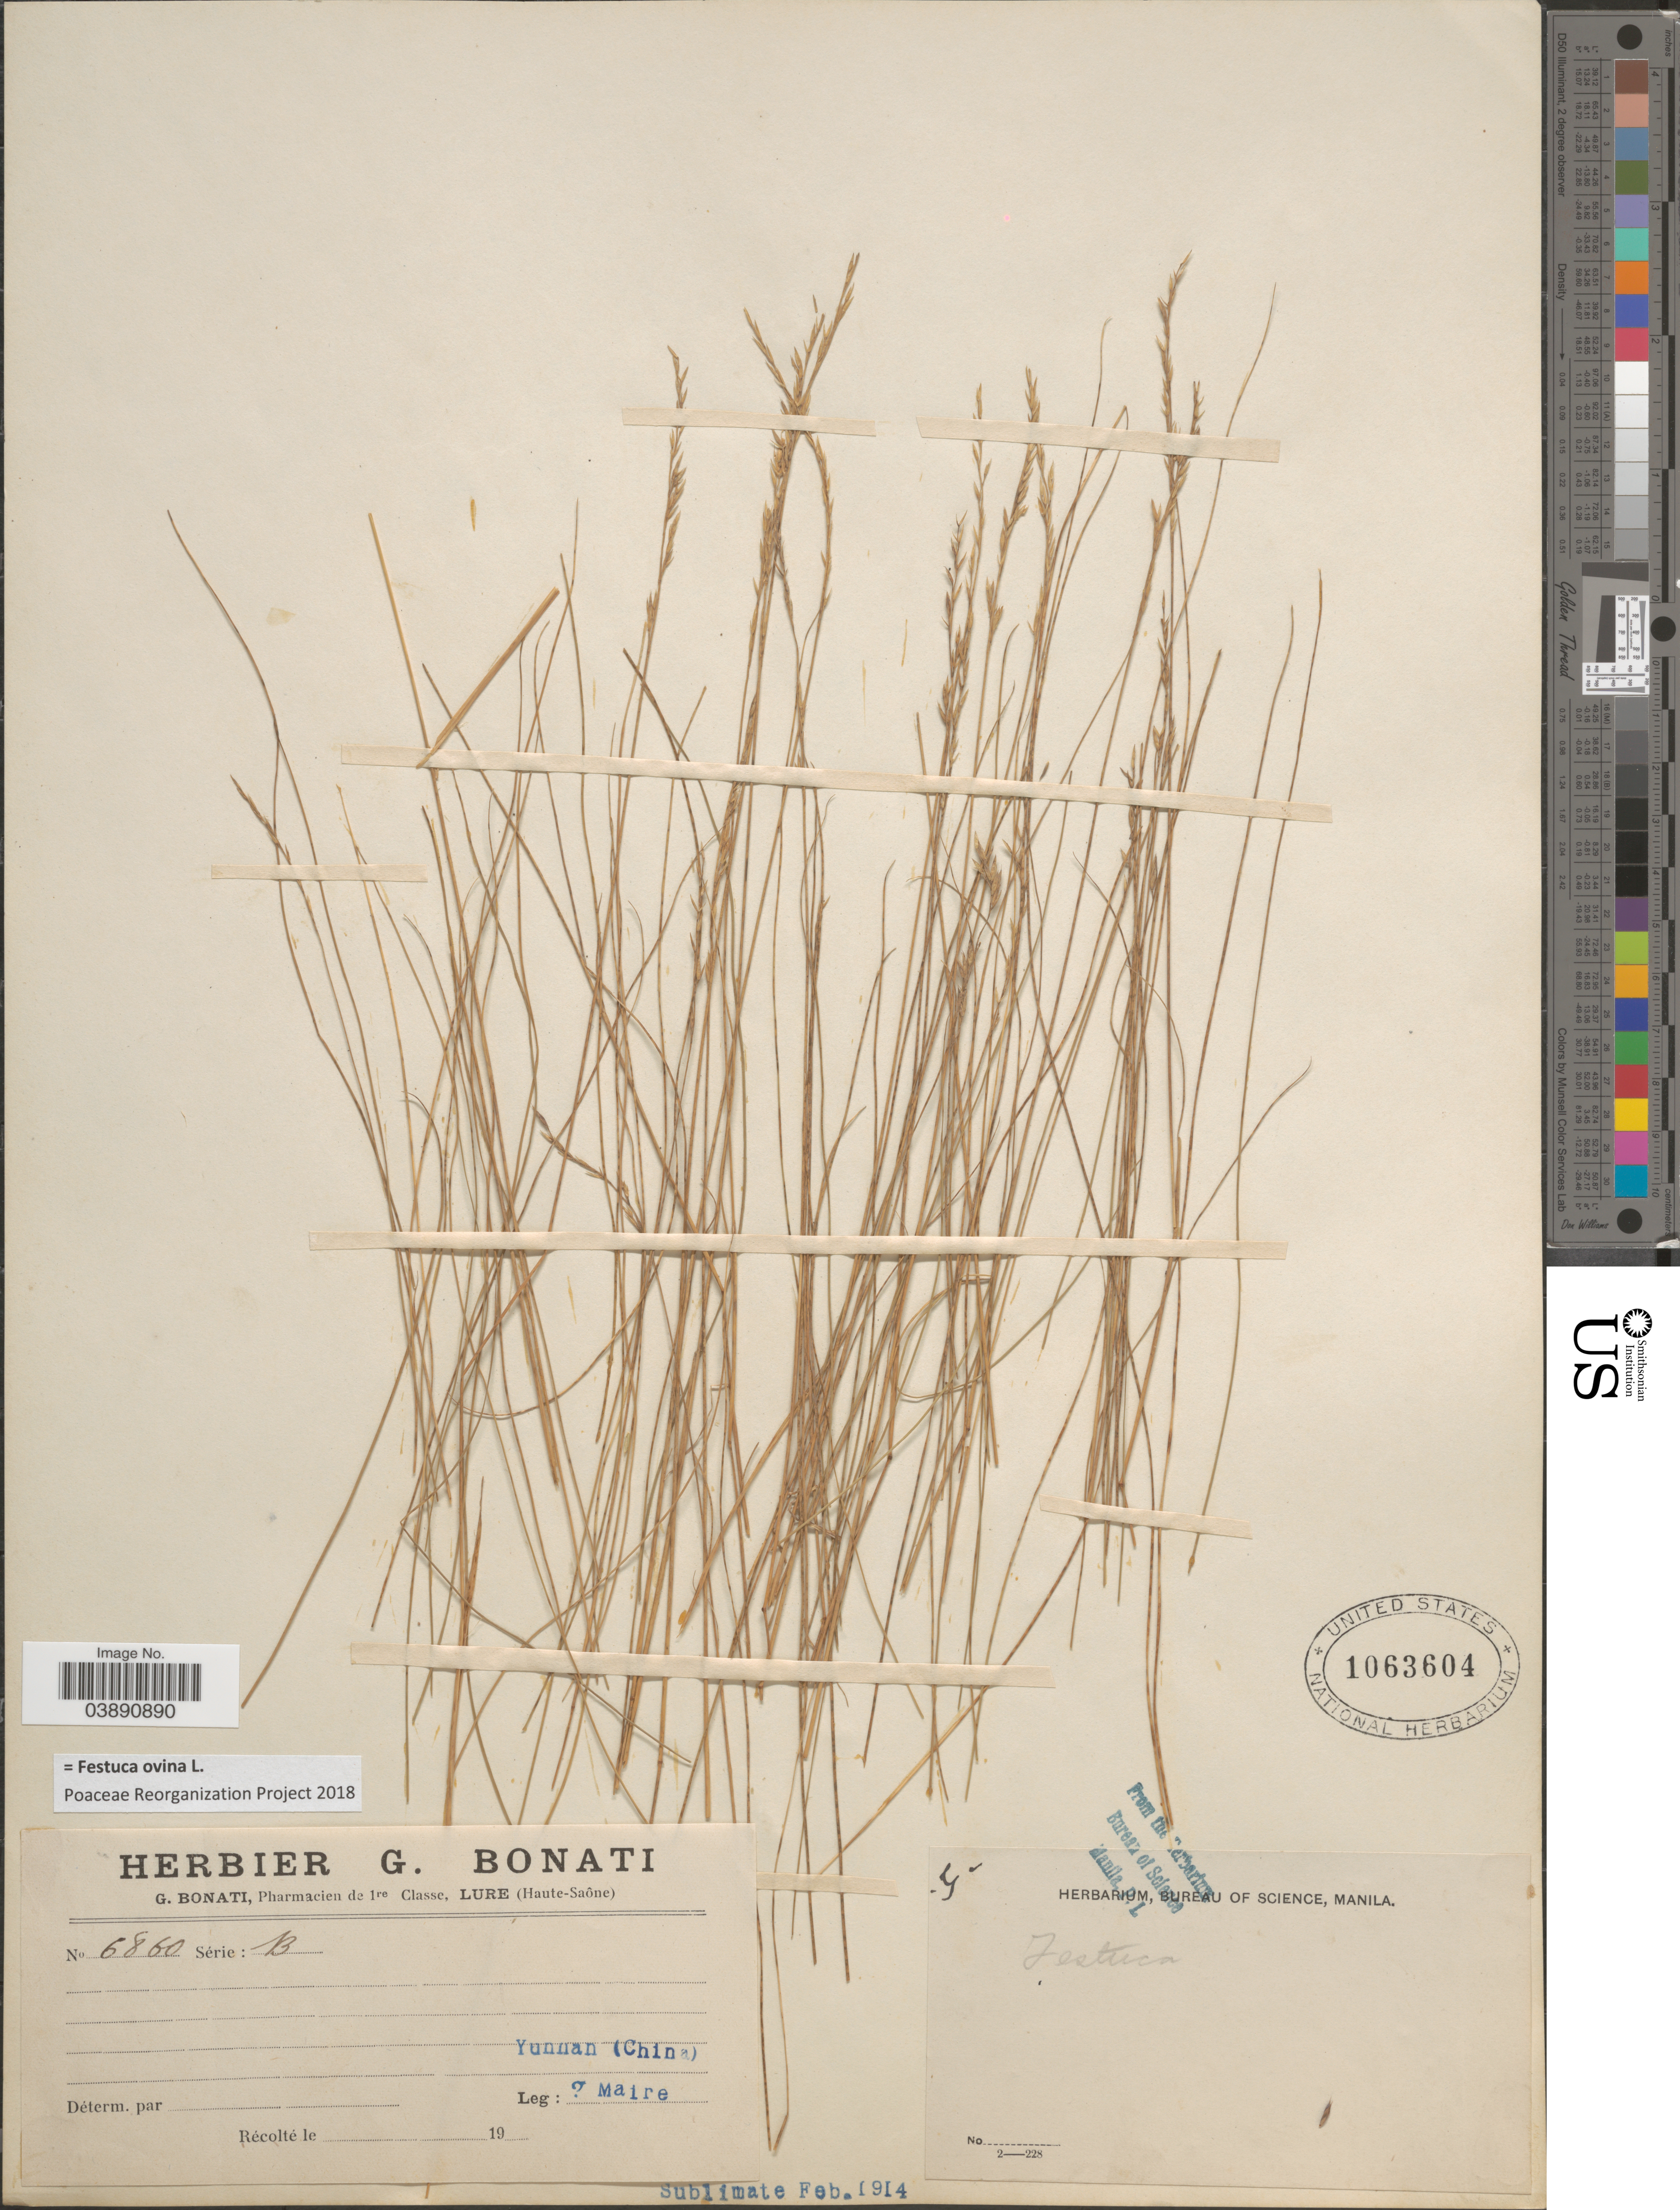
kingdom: Plantae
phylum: Tracheophyta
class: Liliopsida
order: Poales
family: Poaceae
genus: Festuca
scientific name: Festuca ovina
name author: L.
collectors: Maire, --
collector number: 6860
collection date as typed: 19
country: China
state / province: Yunnan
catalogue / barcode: US 1063604